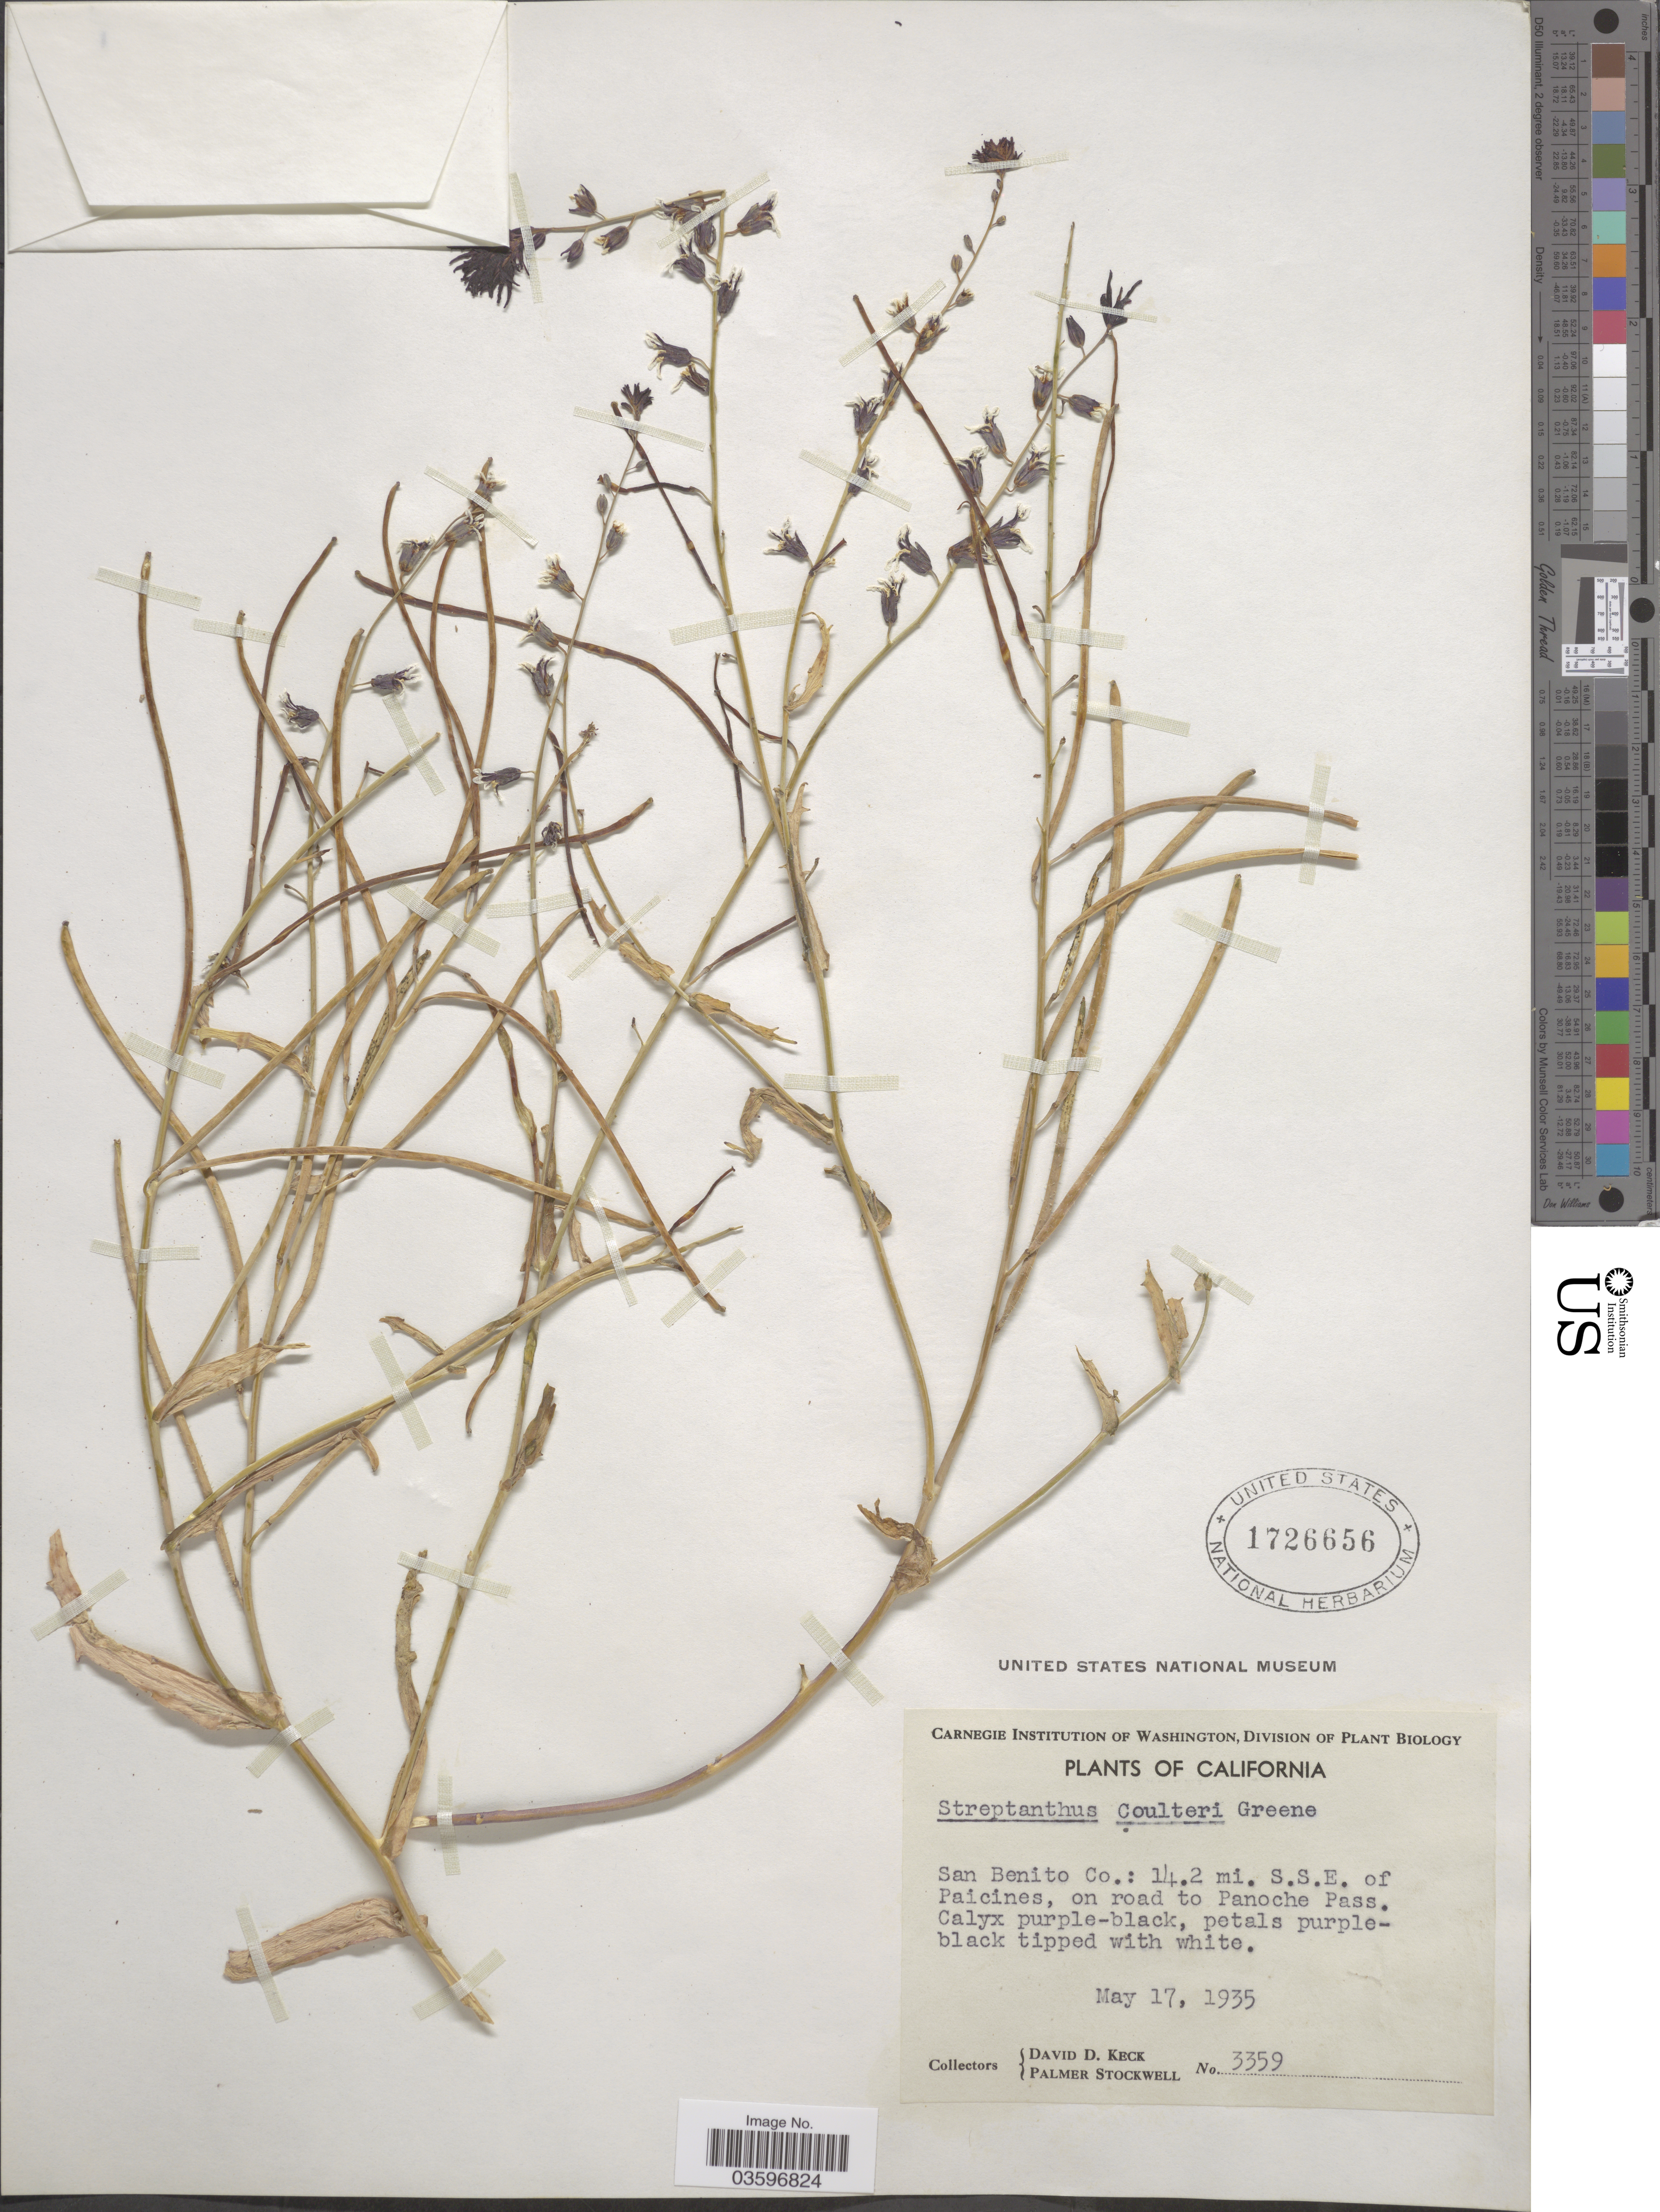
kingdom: Plantae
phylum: Tracheophyta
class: Magnoliopsida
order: Brassicales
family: Brassicaceae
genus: Caulanthus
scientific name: Caulanthus coulteri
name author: S. Watson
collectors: D. D. Keck & P. Stockwell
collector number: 3359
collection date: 1935-05-17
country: United States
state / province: California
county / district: San Benito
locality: San Benito Co.: 14.2 mi. S.S.E. of Paicines, on road to Panoche Pass.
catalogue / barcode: US 1726656